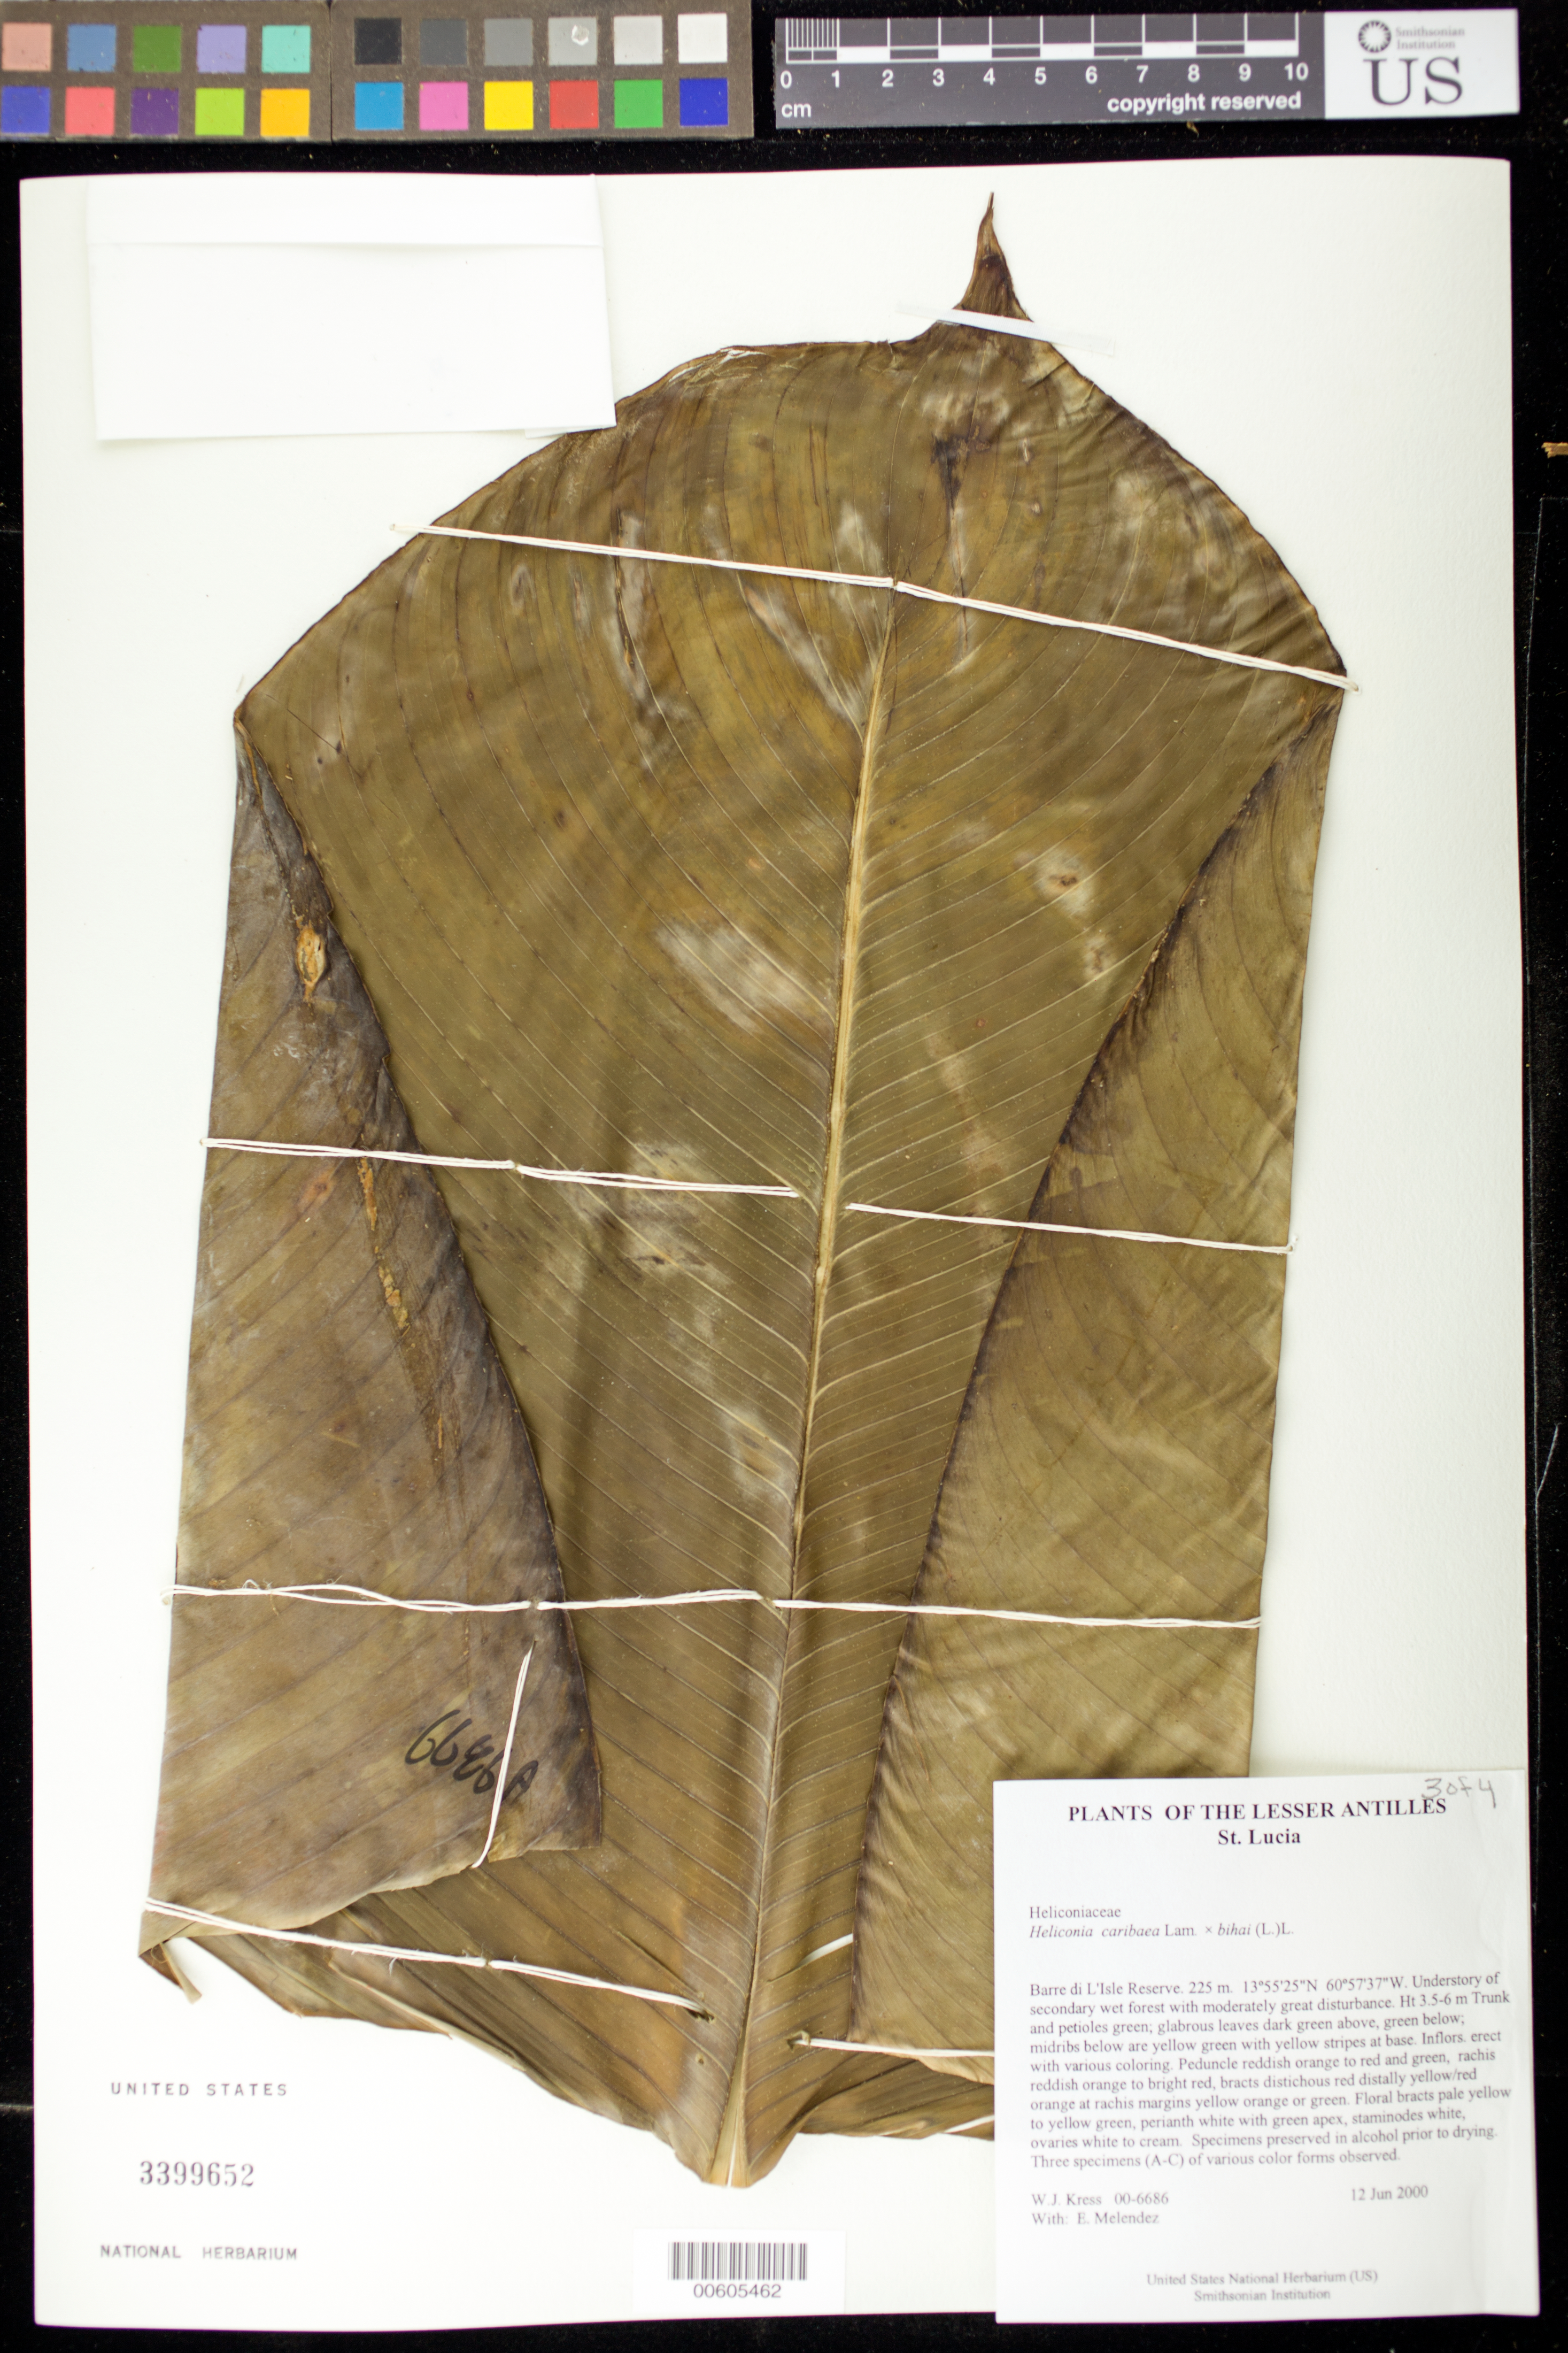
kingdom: Plantae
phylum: Tracheophyta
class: Liliopsida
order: Zingiberales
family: Heliconiaceae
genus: Heliconia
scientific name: Heliconia bihai x H. caribaea Lam.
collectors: W. J. Kress & E. Meléndez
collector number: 00-6686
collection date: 2000-06-12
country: St. Lucia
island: St. Lucia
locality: Barre di L'Isle Reserve.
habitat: Understory of secondary wet forest with moderately great disturbance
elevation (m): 225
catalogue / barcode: US 3399652